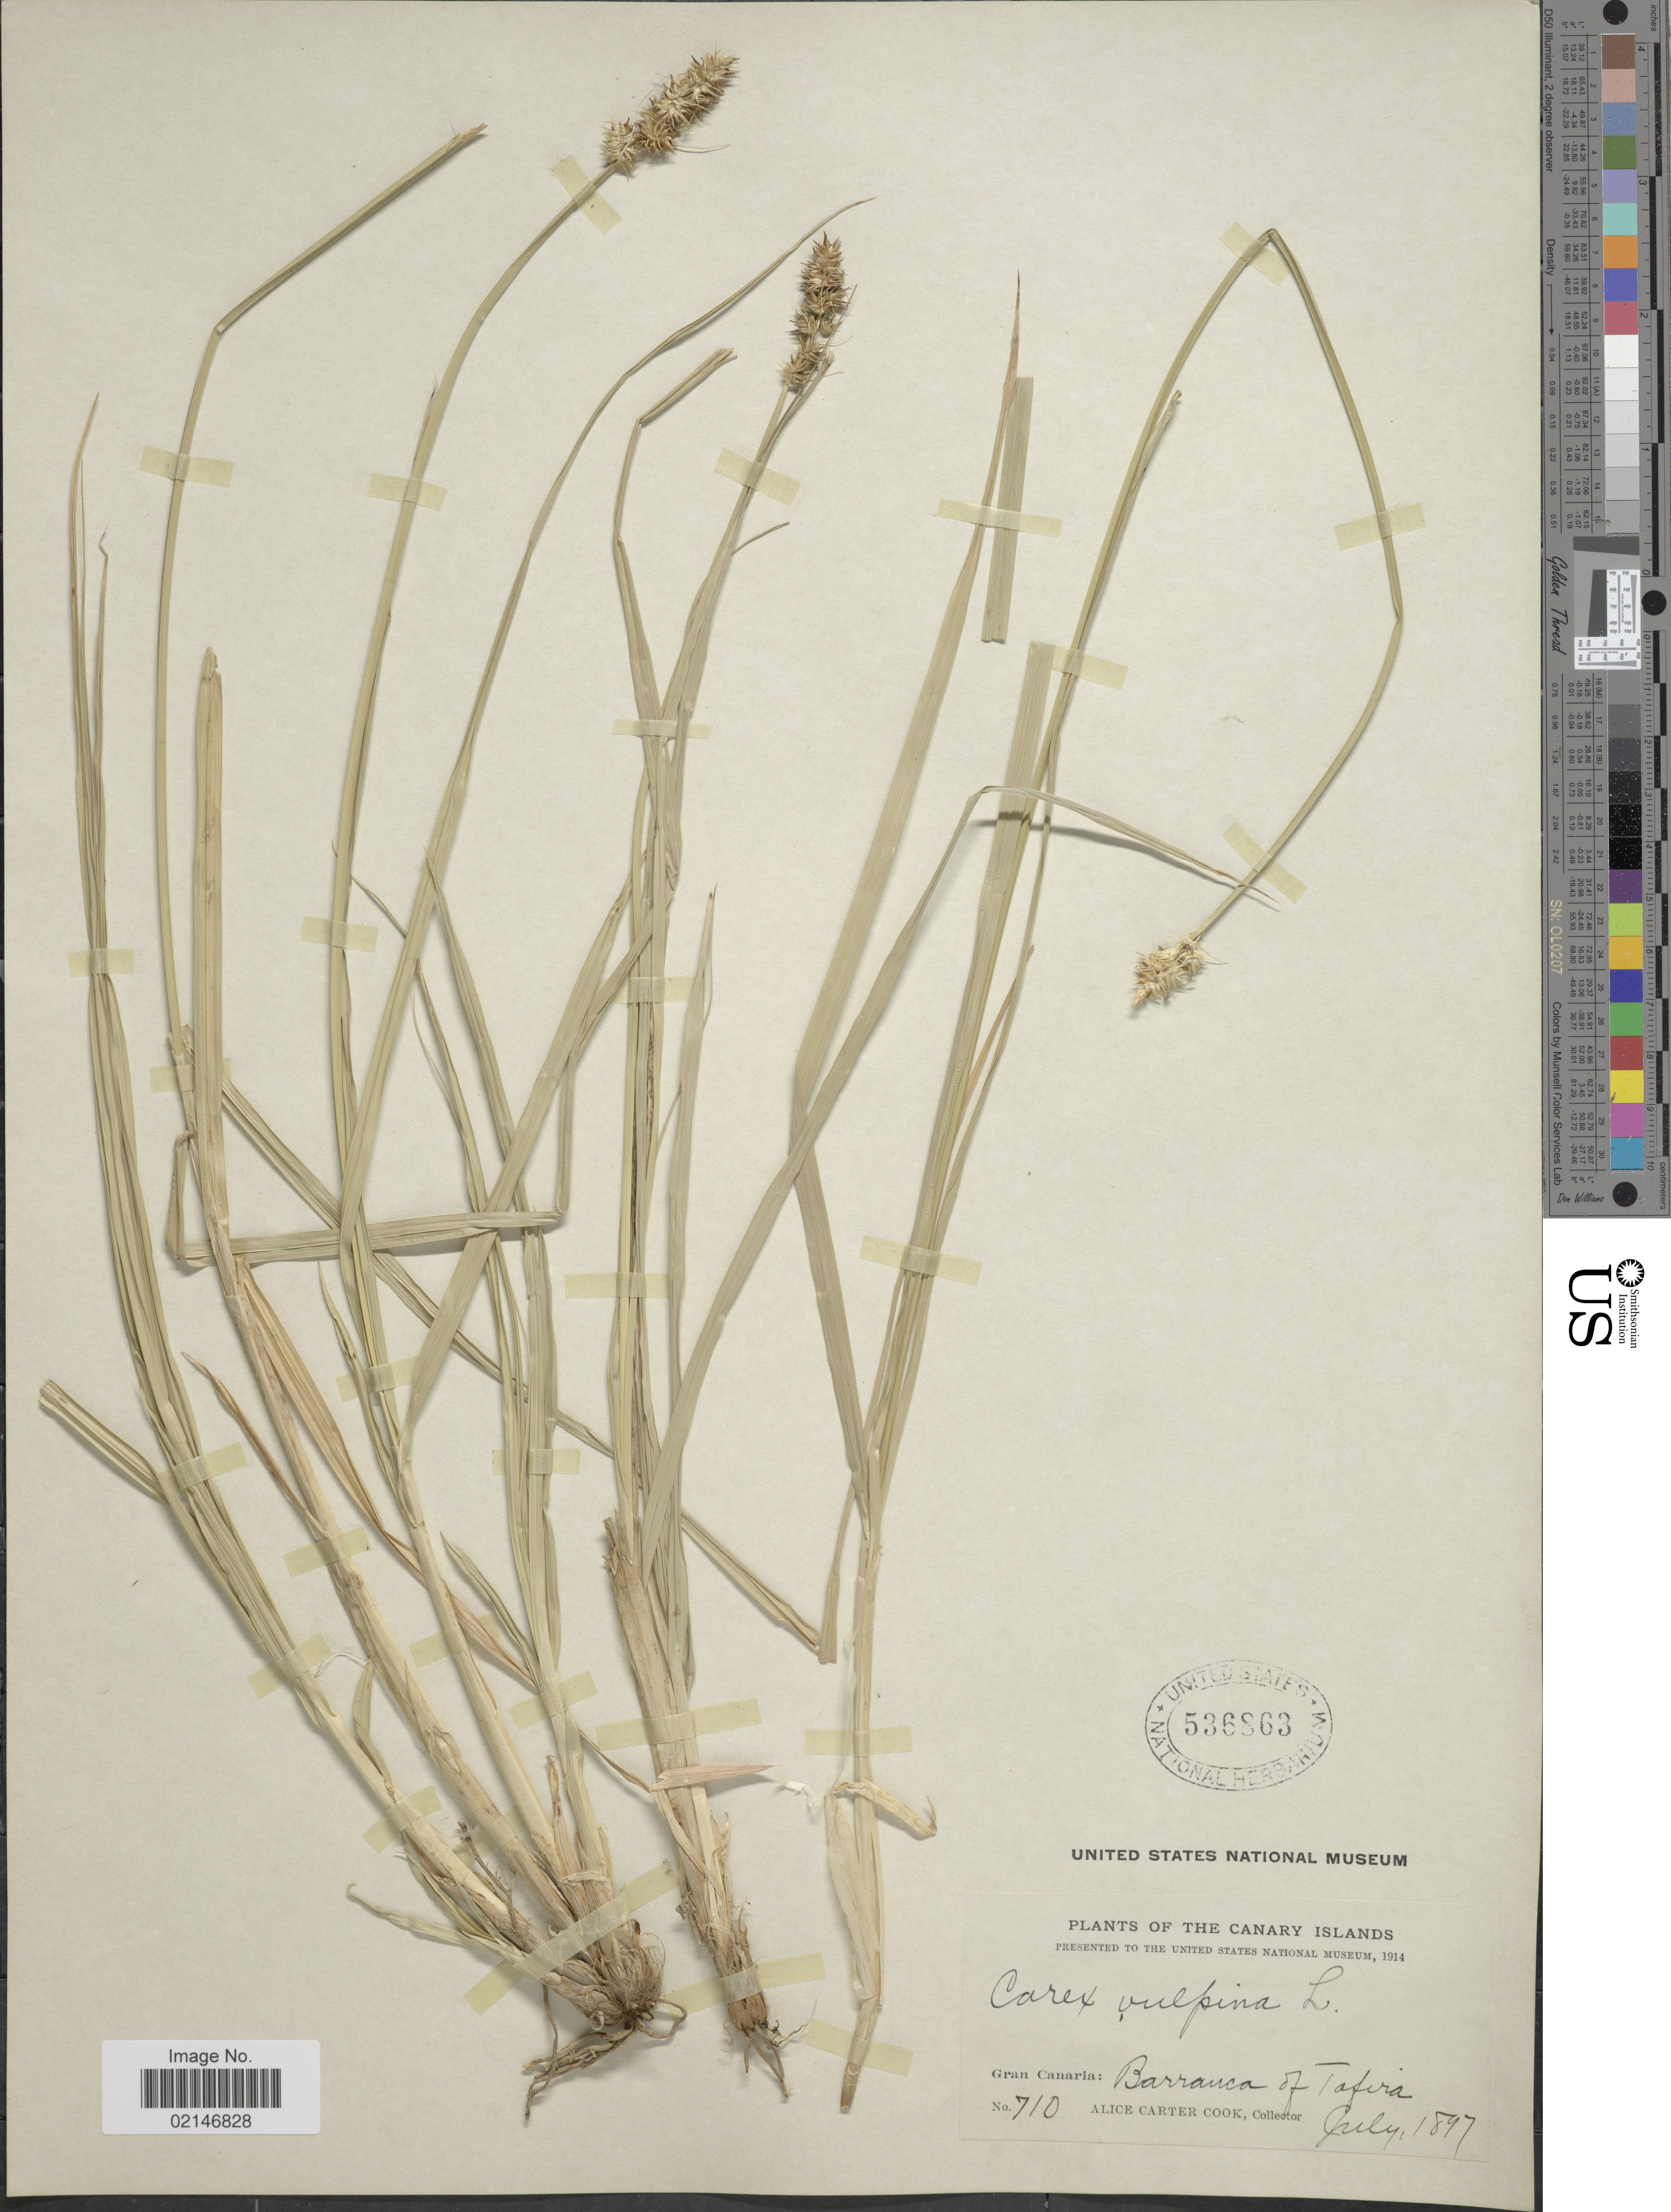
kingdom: Plantae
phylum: Tracheophyta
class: Liliopsida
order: Poales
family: Cyperaceae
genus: Carex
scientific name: Carex vulpina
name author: L.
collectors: Alice C. Cook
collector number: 710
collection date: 1897-07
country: Spain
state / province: Canarias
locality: The Canary Islands, Gran Canaria: Barranca of Tafira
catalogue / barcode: US 536863